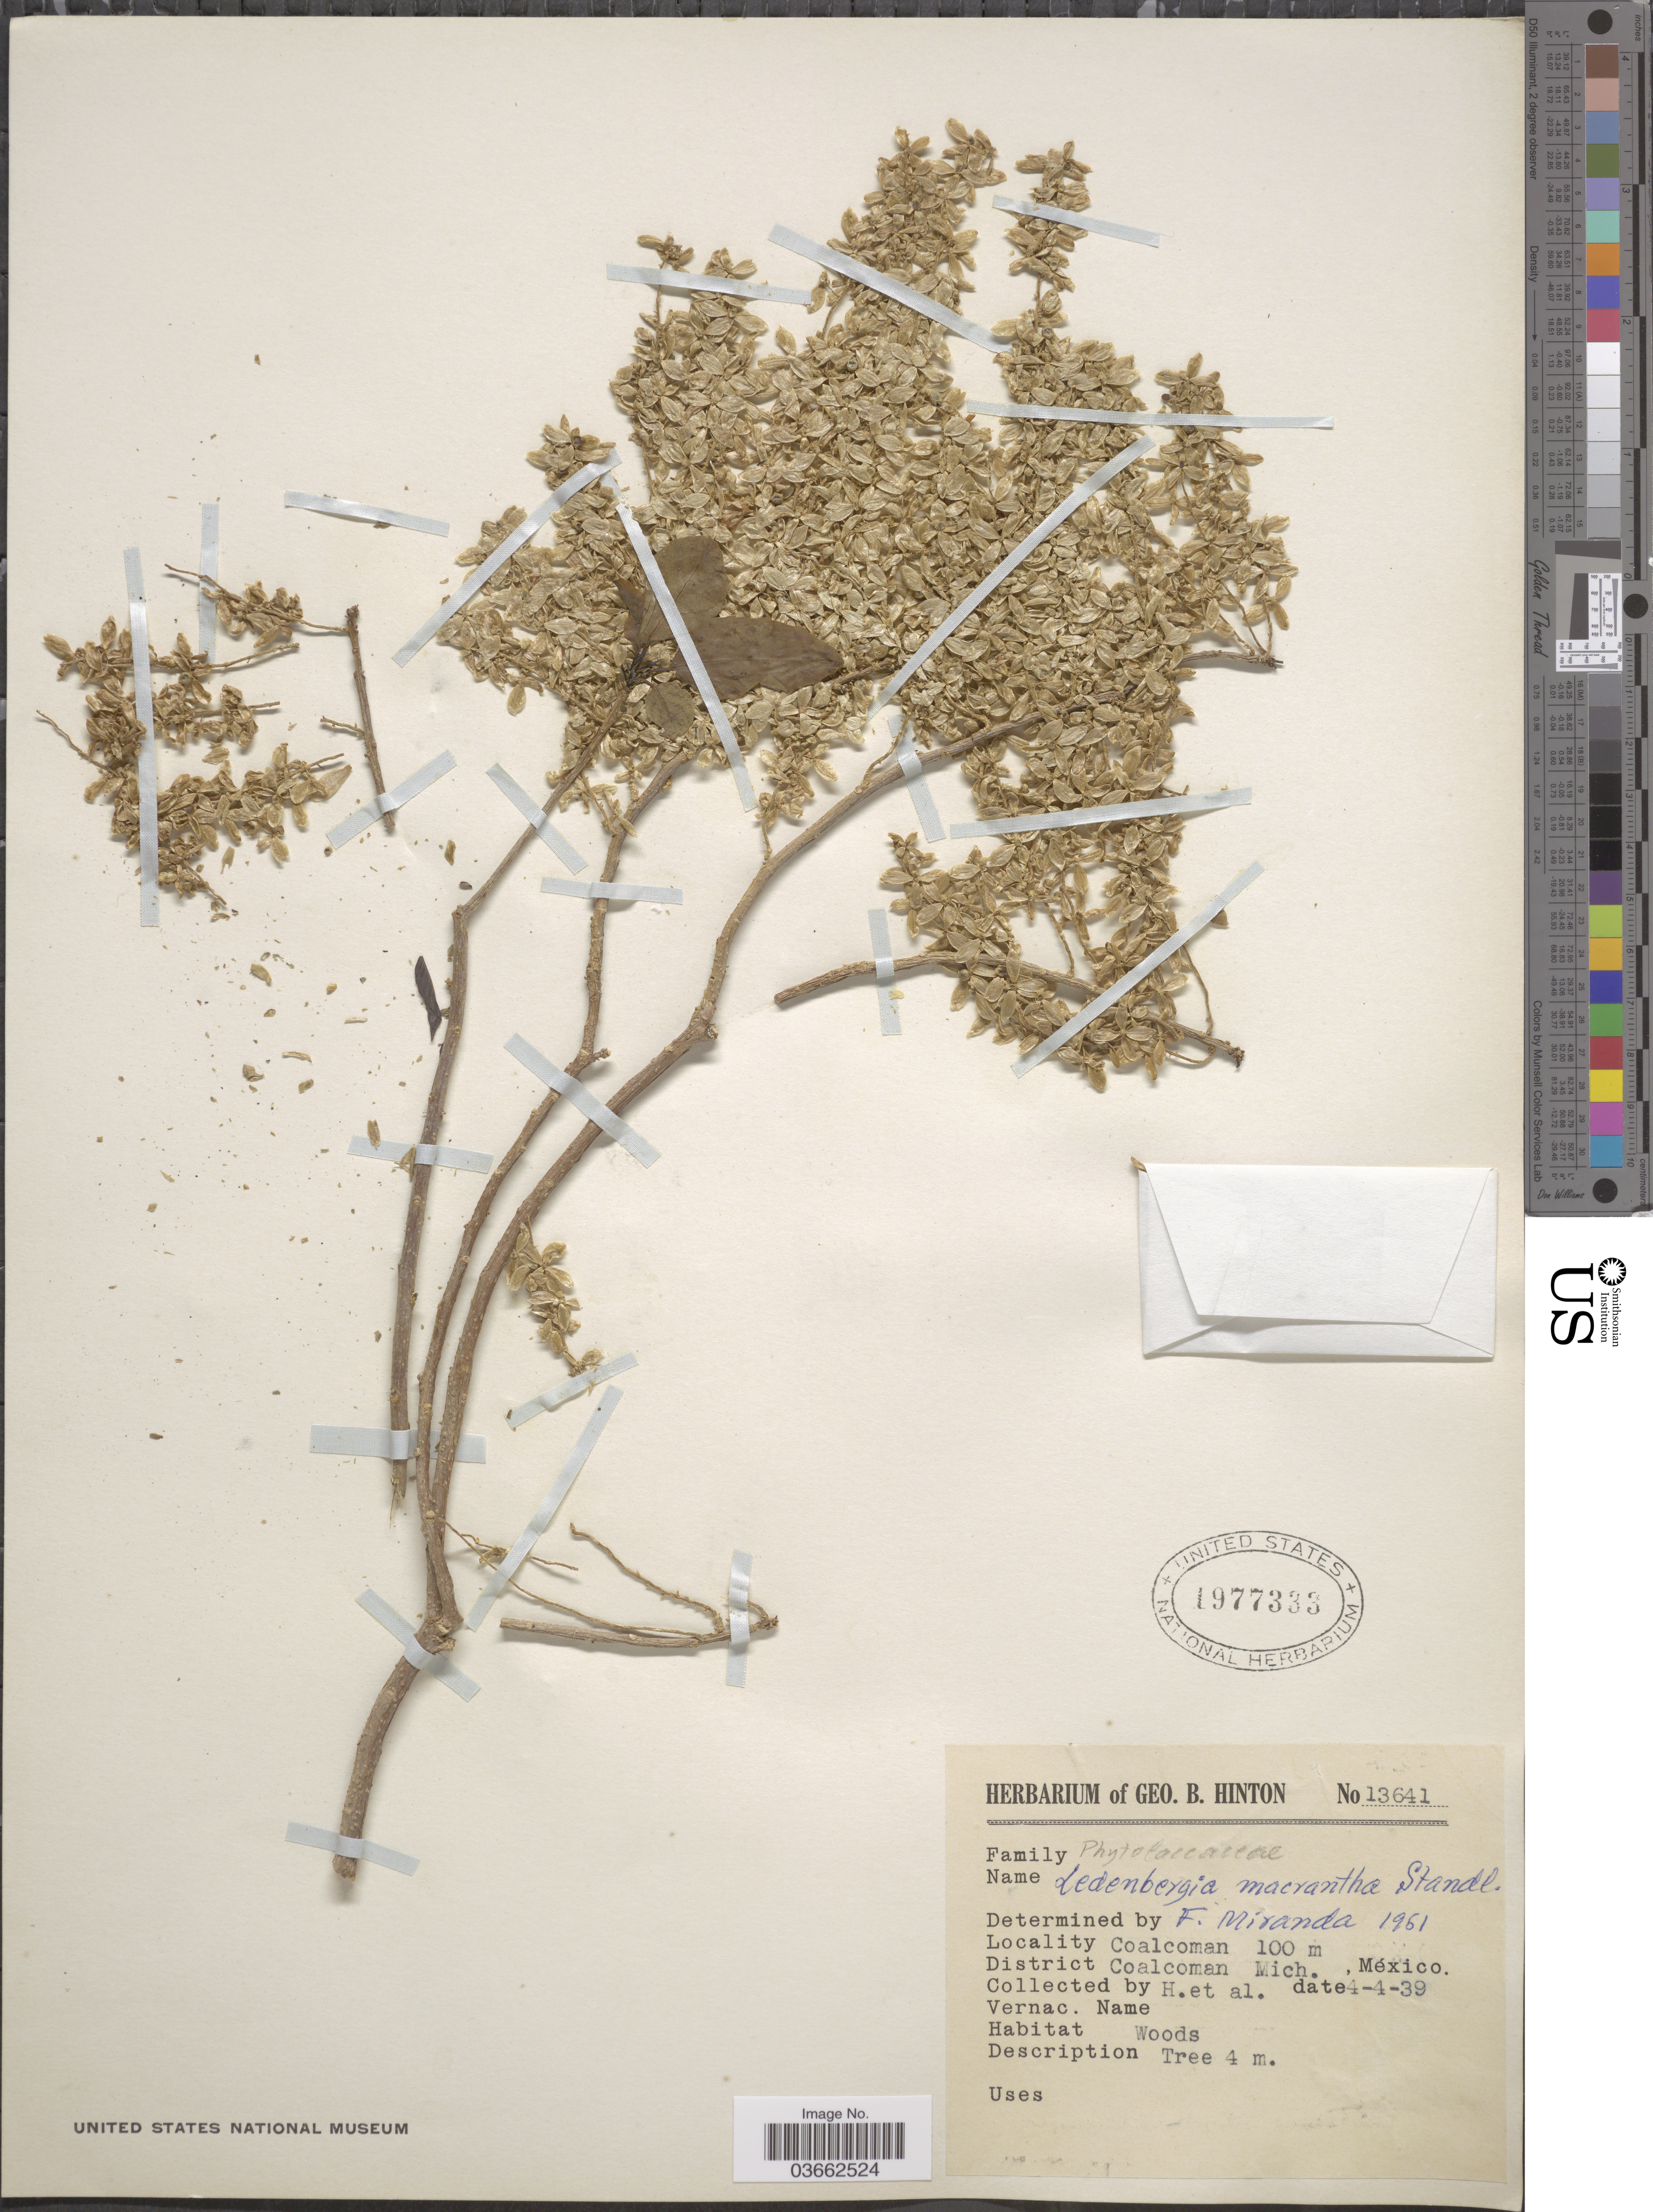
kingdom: Plantae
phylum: Tracheophyta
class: Magnoliopsida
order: Caryophyllales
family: Phytolaccaceae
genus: Flueckigera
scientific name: Flueckigera macrantha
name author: (Standl.) P. Wilson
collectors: G. B. Hinton & et al.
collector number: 13641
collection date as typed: Transcribed d/m/y: 4/4/39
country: United States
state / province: Michigan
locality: Coalcoman, District Coalcoman.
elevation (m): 100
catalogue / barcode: US 1977333